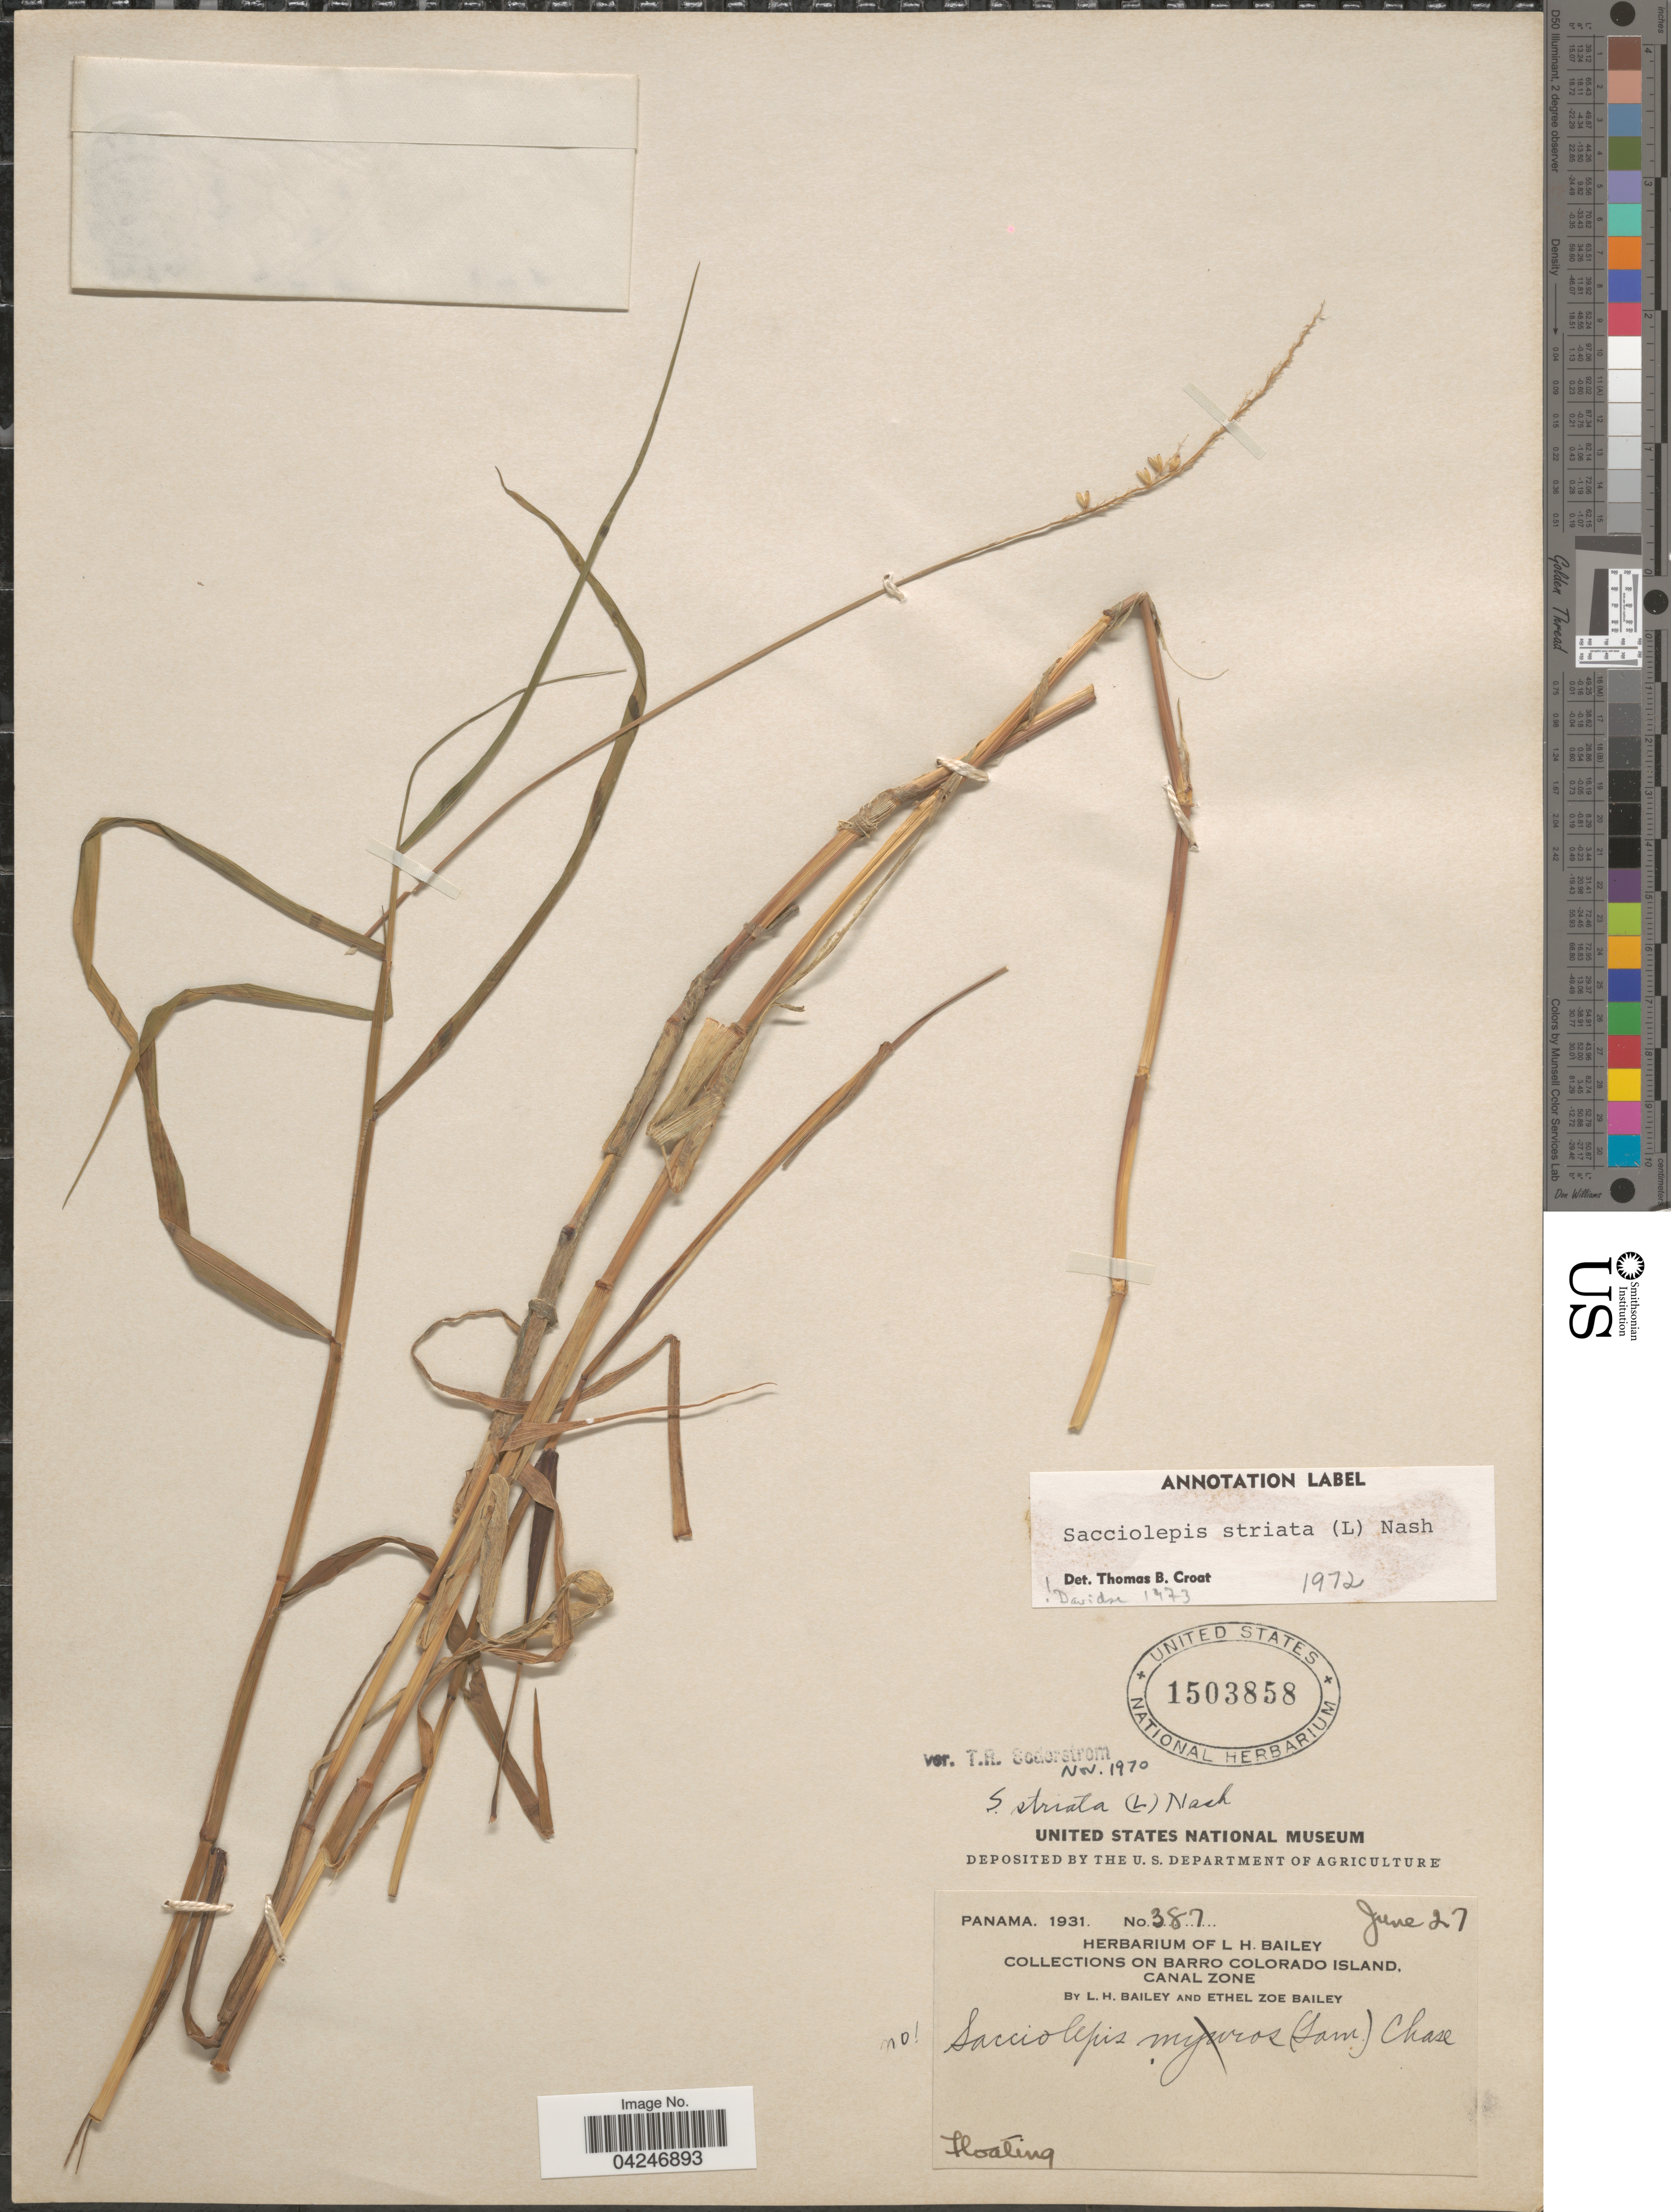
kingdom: Plantae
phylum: Tracheophyta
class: Liliopsida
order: Poales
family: Poaceae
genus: Sacciolepis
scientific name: Sacciolepis striata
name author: (L.) Nash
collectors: L. H. Bailey & E. Z. Bailey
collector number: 387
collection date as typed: Transcribed d/m/y: /6/27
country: Panama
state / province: Panamá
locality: Panama. 1931. On Barro Colorado Island. Canal Zone. Floating.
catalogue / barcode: US 1503858